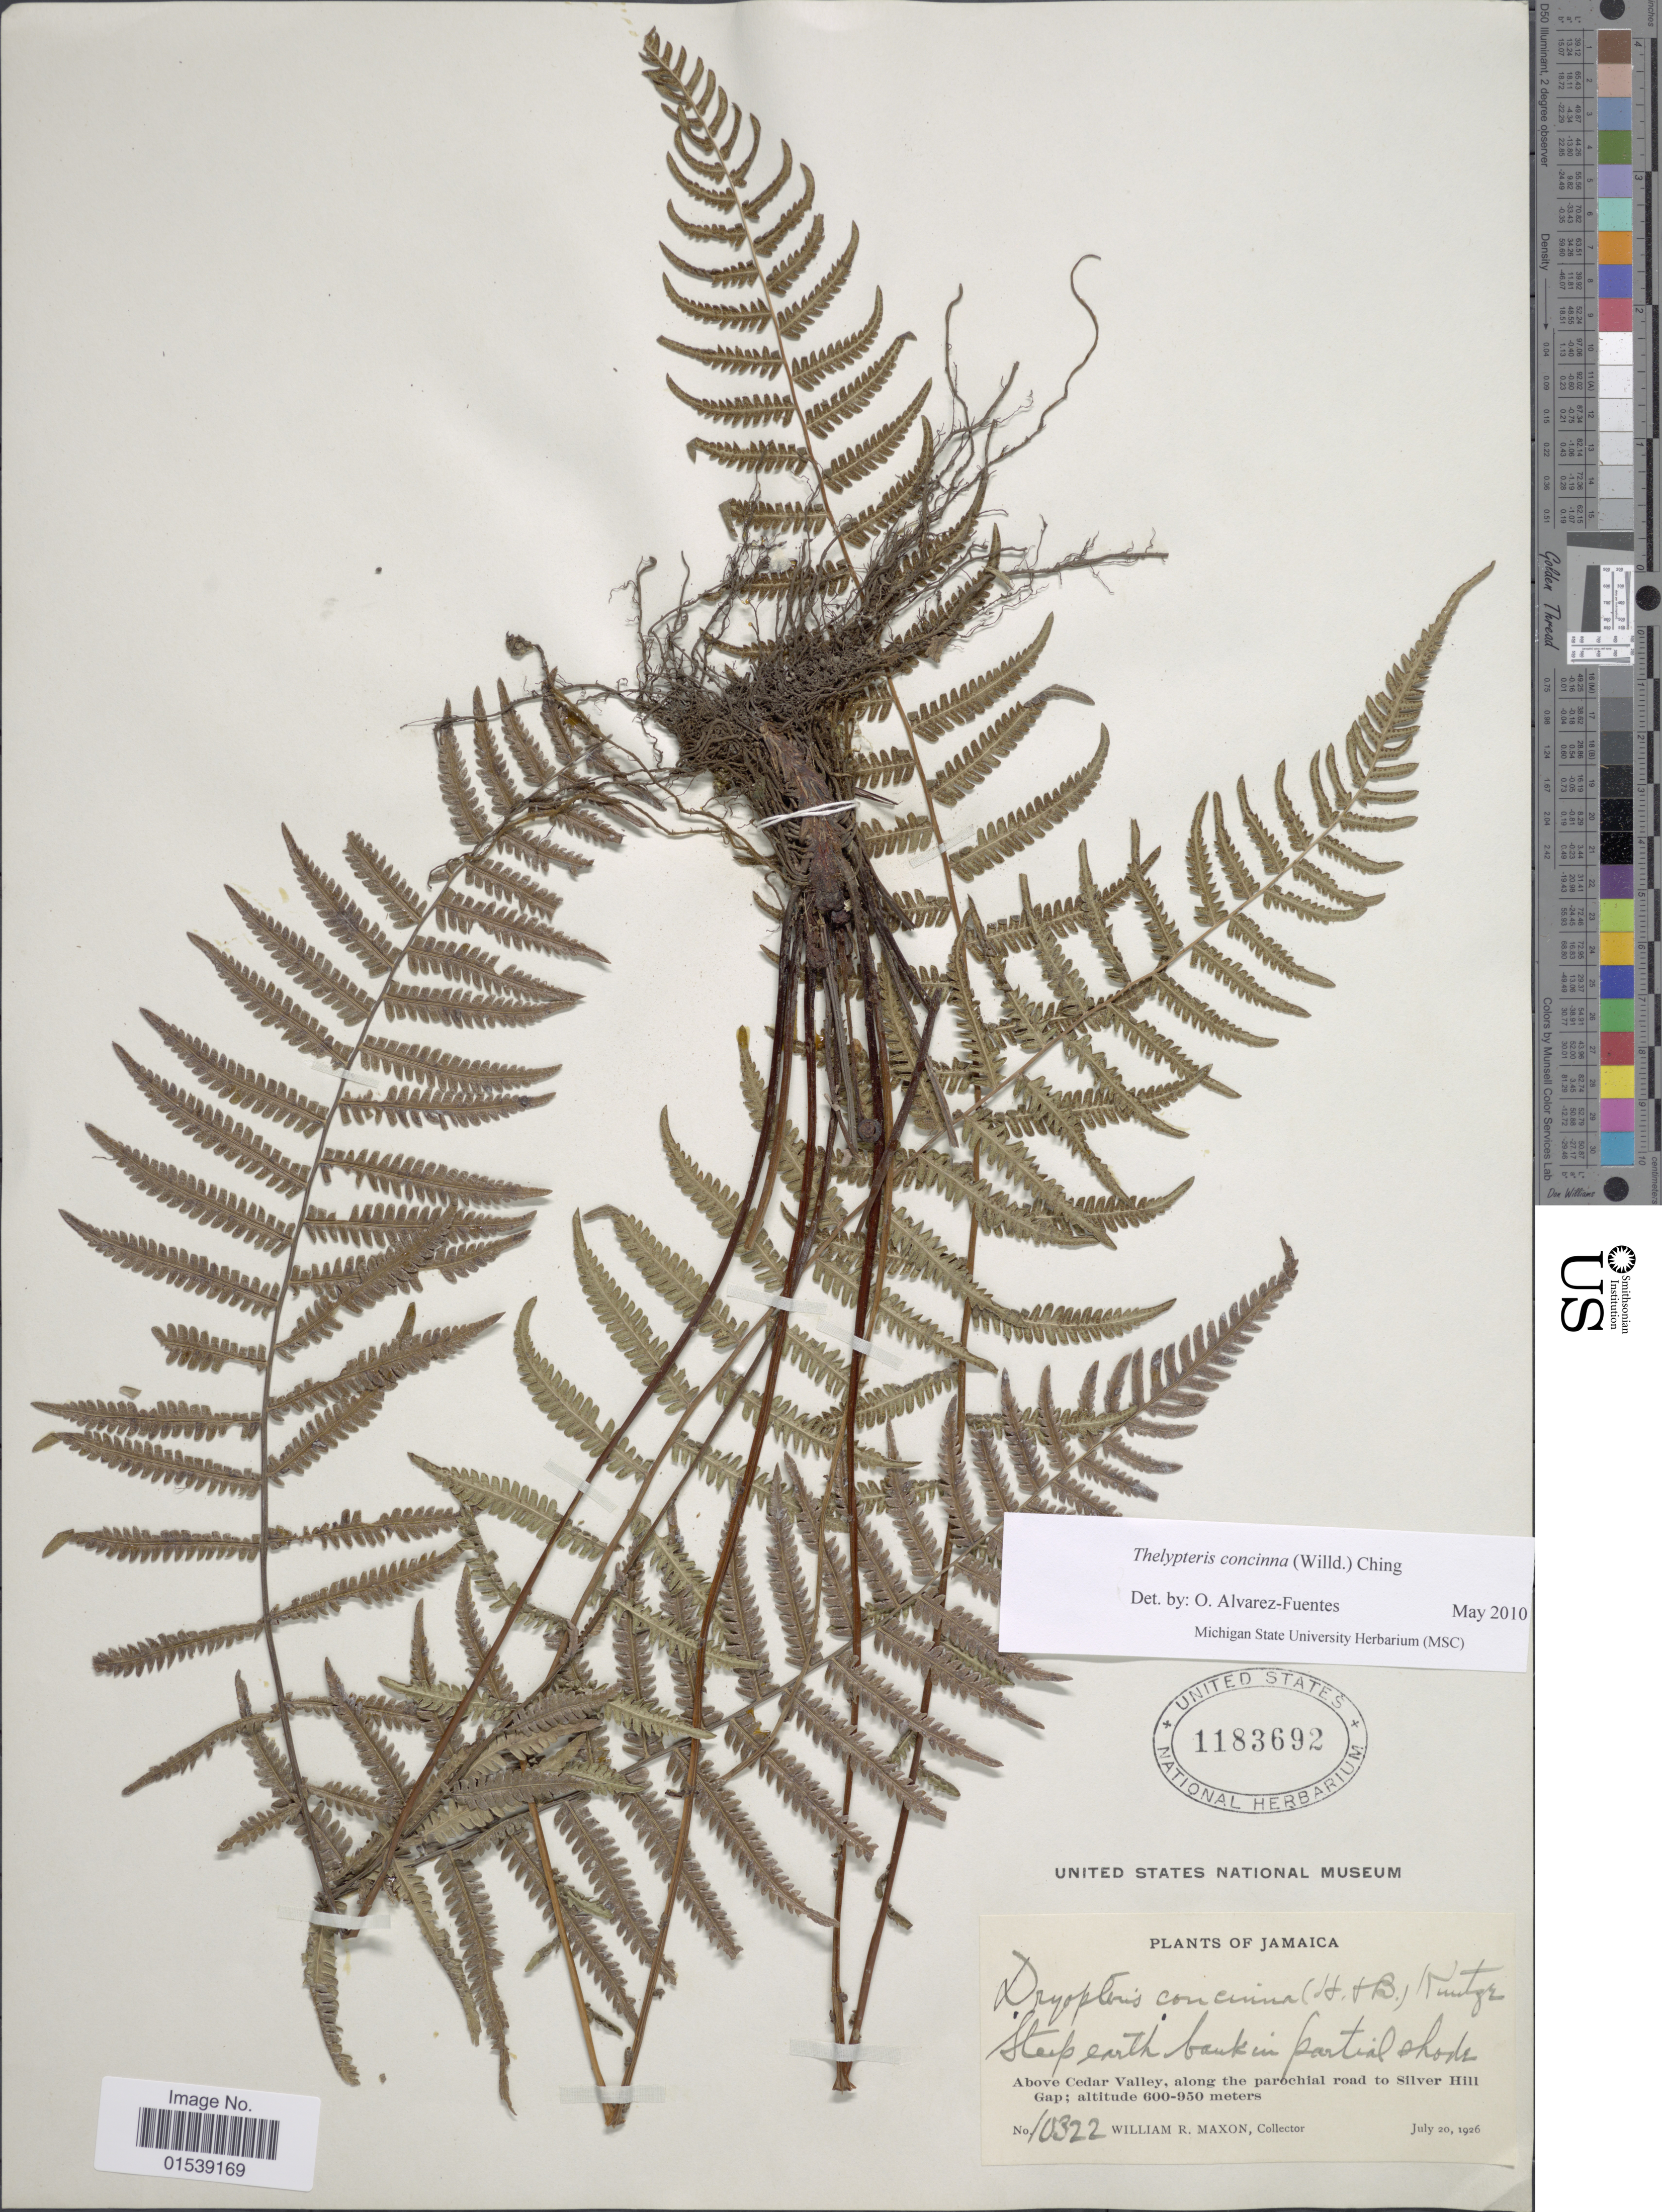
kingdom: Plantae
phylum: Tracheophyta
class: Polypodiopsida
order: Polypodiales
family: Thelypteridaceae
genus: Amauropelta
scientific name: Amauropelta concinna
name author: (Willd.) Pic. Serm.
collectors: W. R. Maxon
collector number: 10322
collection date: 1926-07-20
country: Jamaica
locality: Above Cedar Valley, along the parochial road to Silver Hill Gap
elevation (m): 600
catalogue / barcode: US 1183692